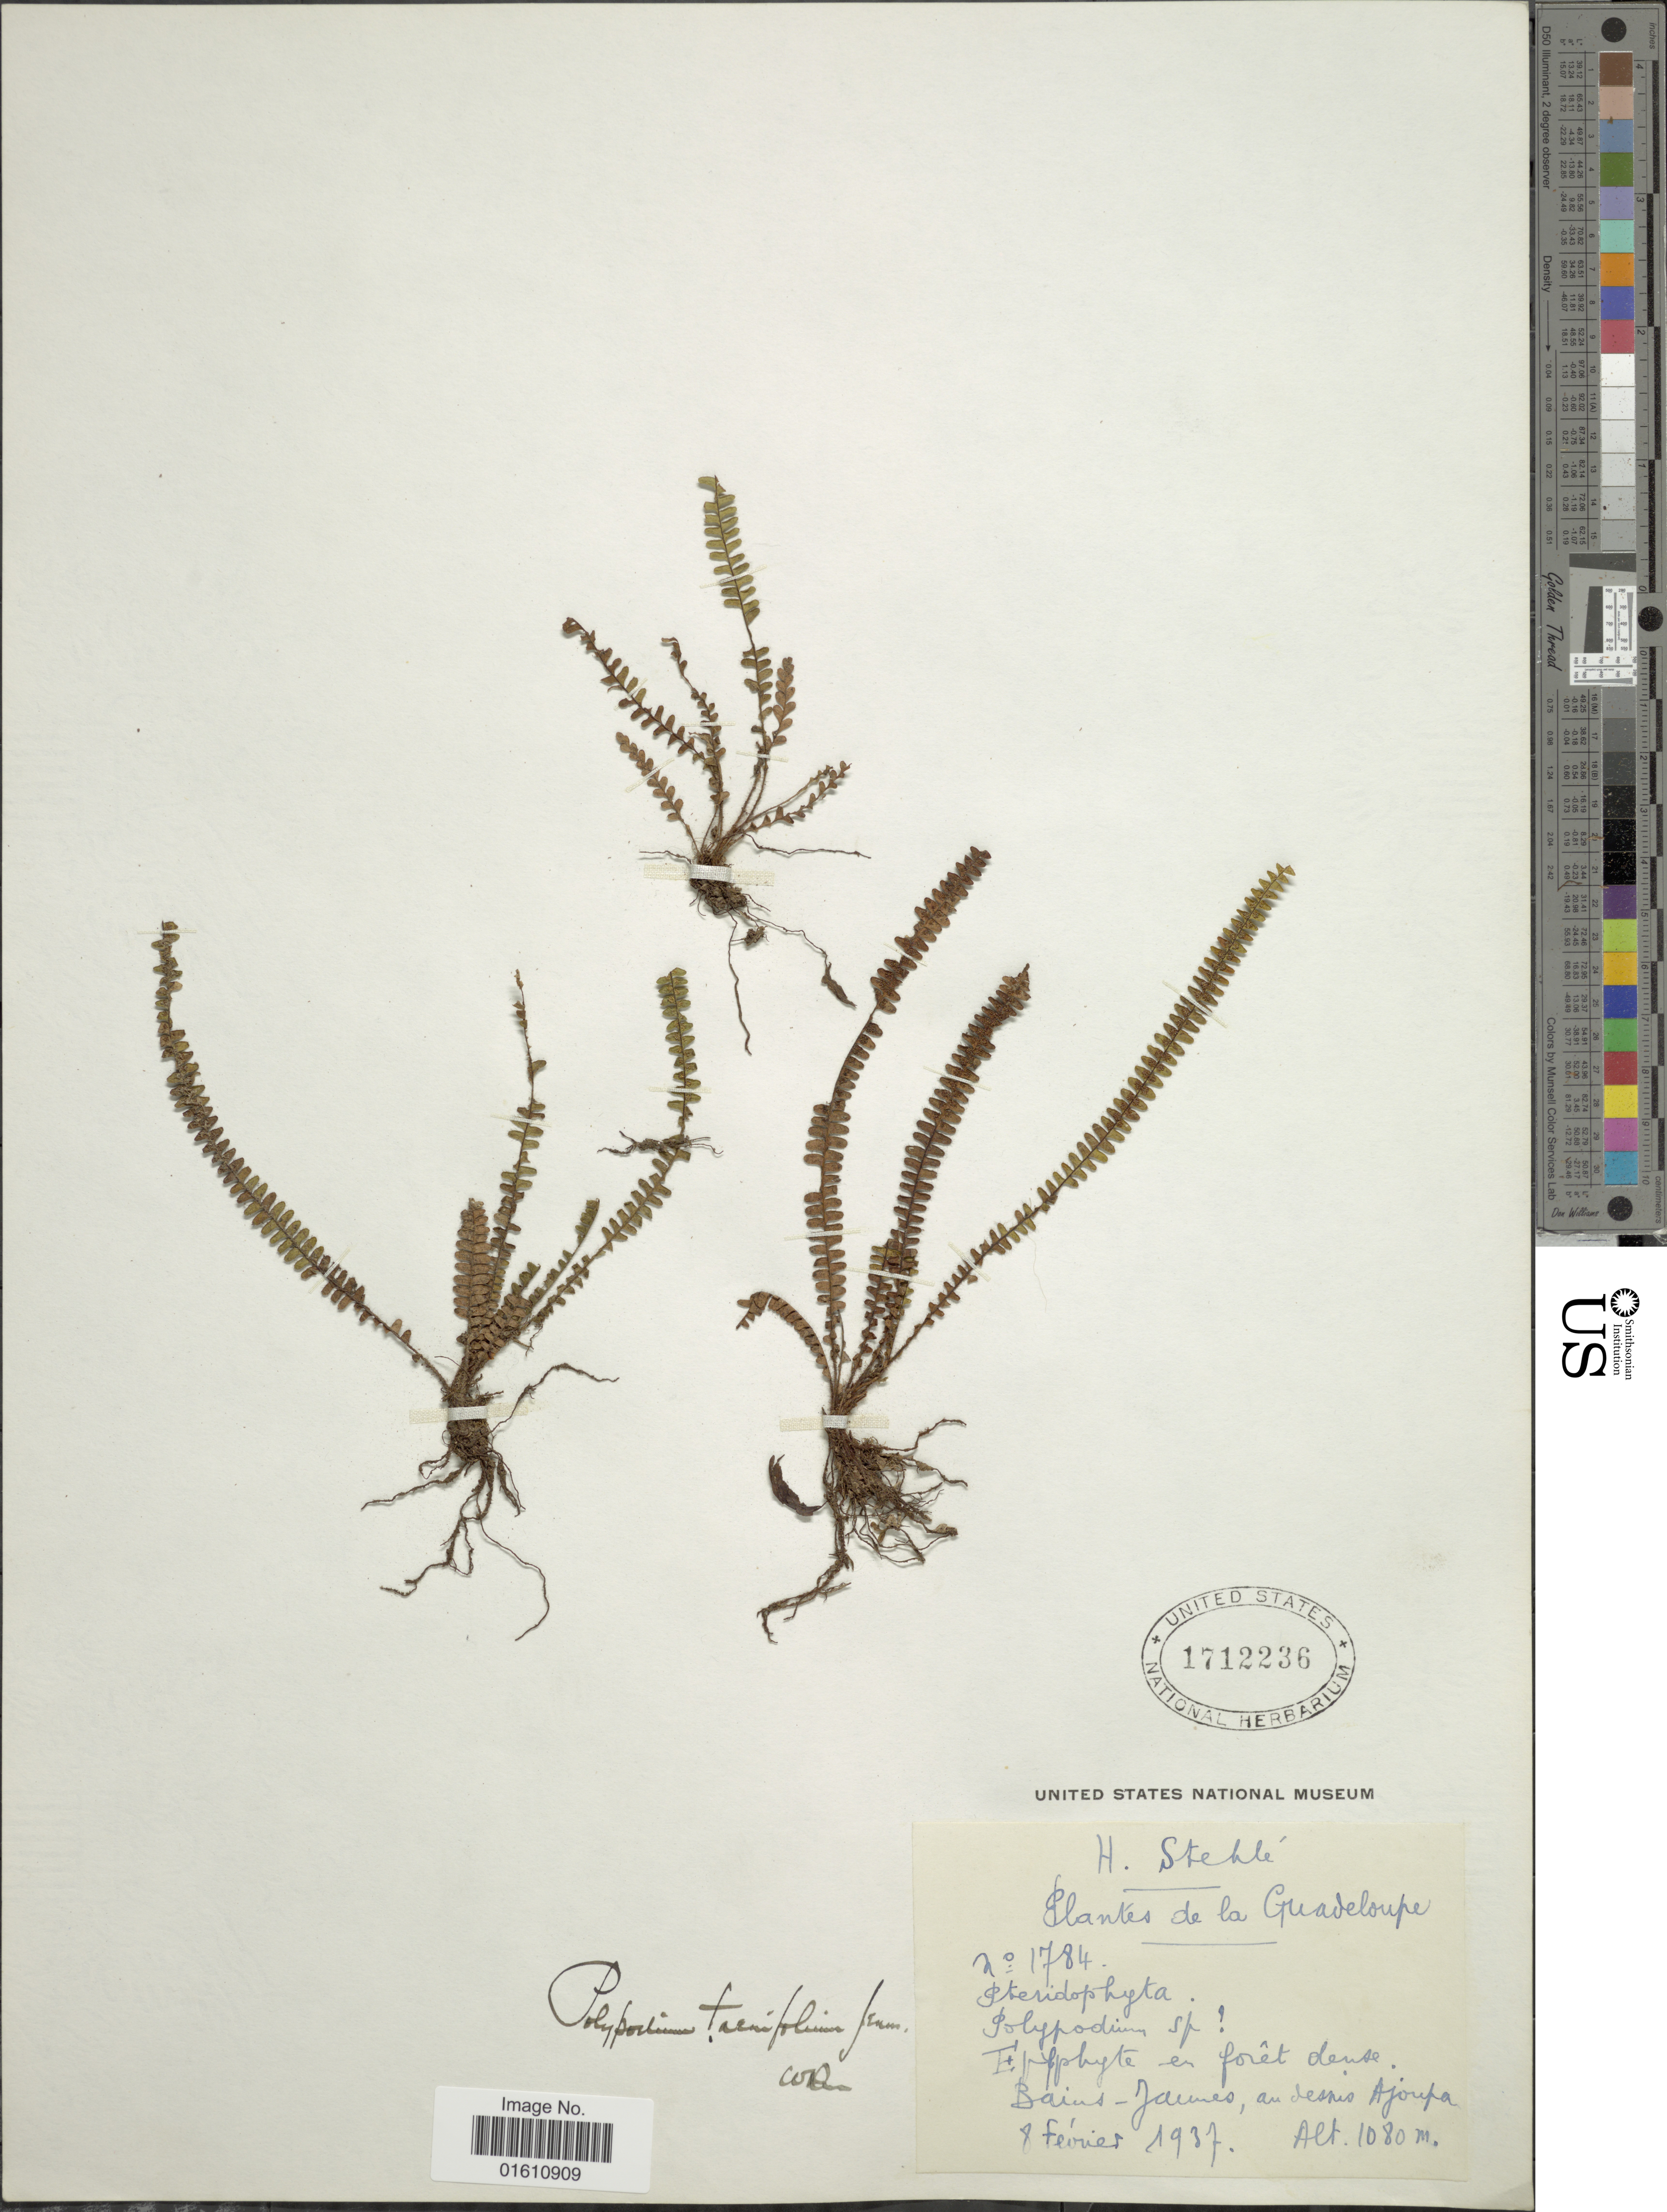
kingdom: Plantae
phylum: Tracheophyta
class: Polypodiopsida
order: Polypodiales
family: Polypodiaceae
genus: Moranopteris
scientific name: Moranopteris taenifolia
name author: (Jenman) R. Y. Hirai & J. Prado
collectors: H. Stehlé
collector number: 1784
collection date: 1937-02-08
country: Guadeloupe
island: Leeward Is.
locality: Bains-Jaunes, au demis Ajoupa.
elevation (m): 1080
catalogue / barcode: US 1712236